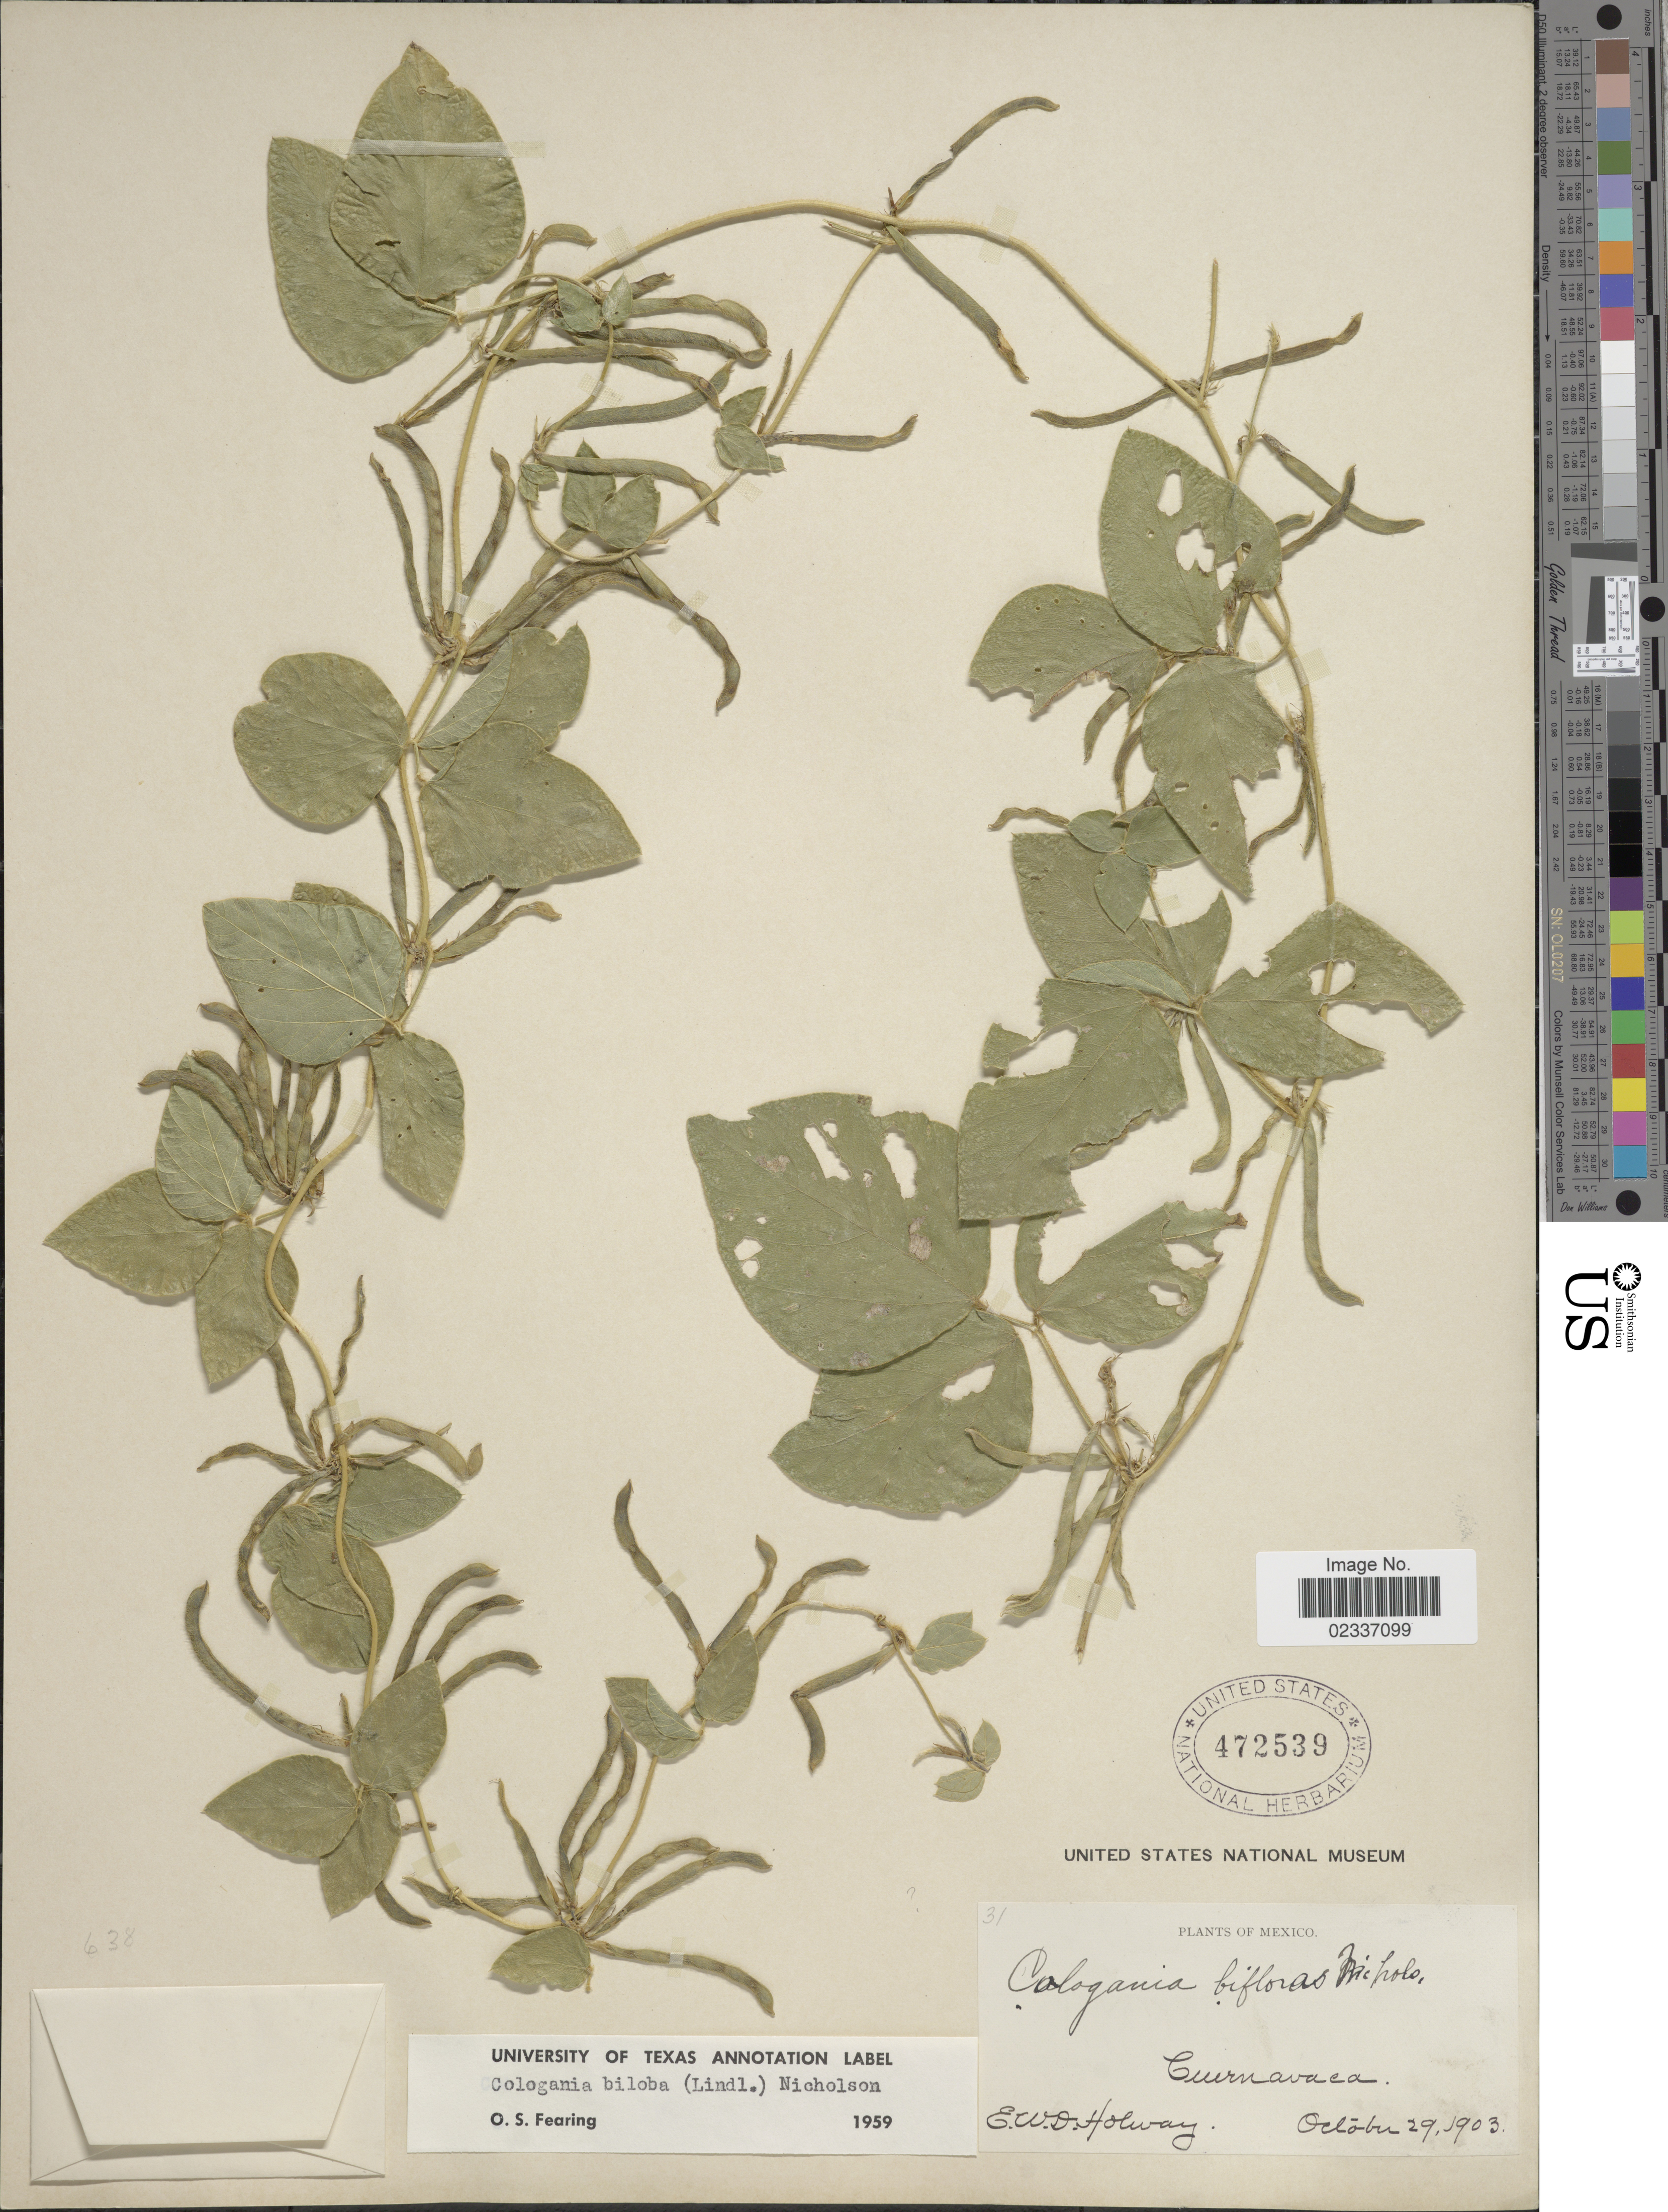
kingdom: Plantae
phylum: Tracheophyta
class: Magnoliopsida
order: Fabales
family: Fabaceae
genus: Cologania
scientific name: Cologania broussonetii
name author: (Balb.) DC.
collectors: E. W. D. Holway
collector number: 31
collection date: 1903-10-29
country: Mexico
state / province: México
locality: Cuernavaca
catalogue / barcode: US 472539